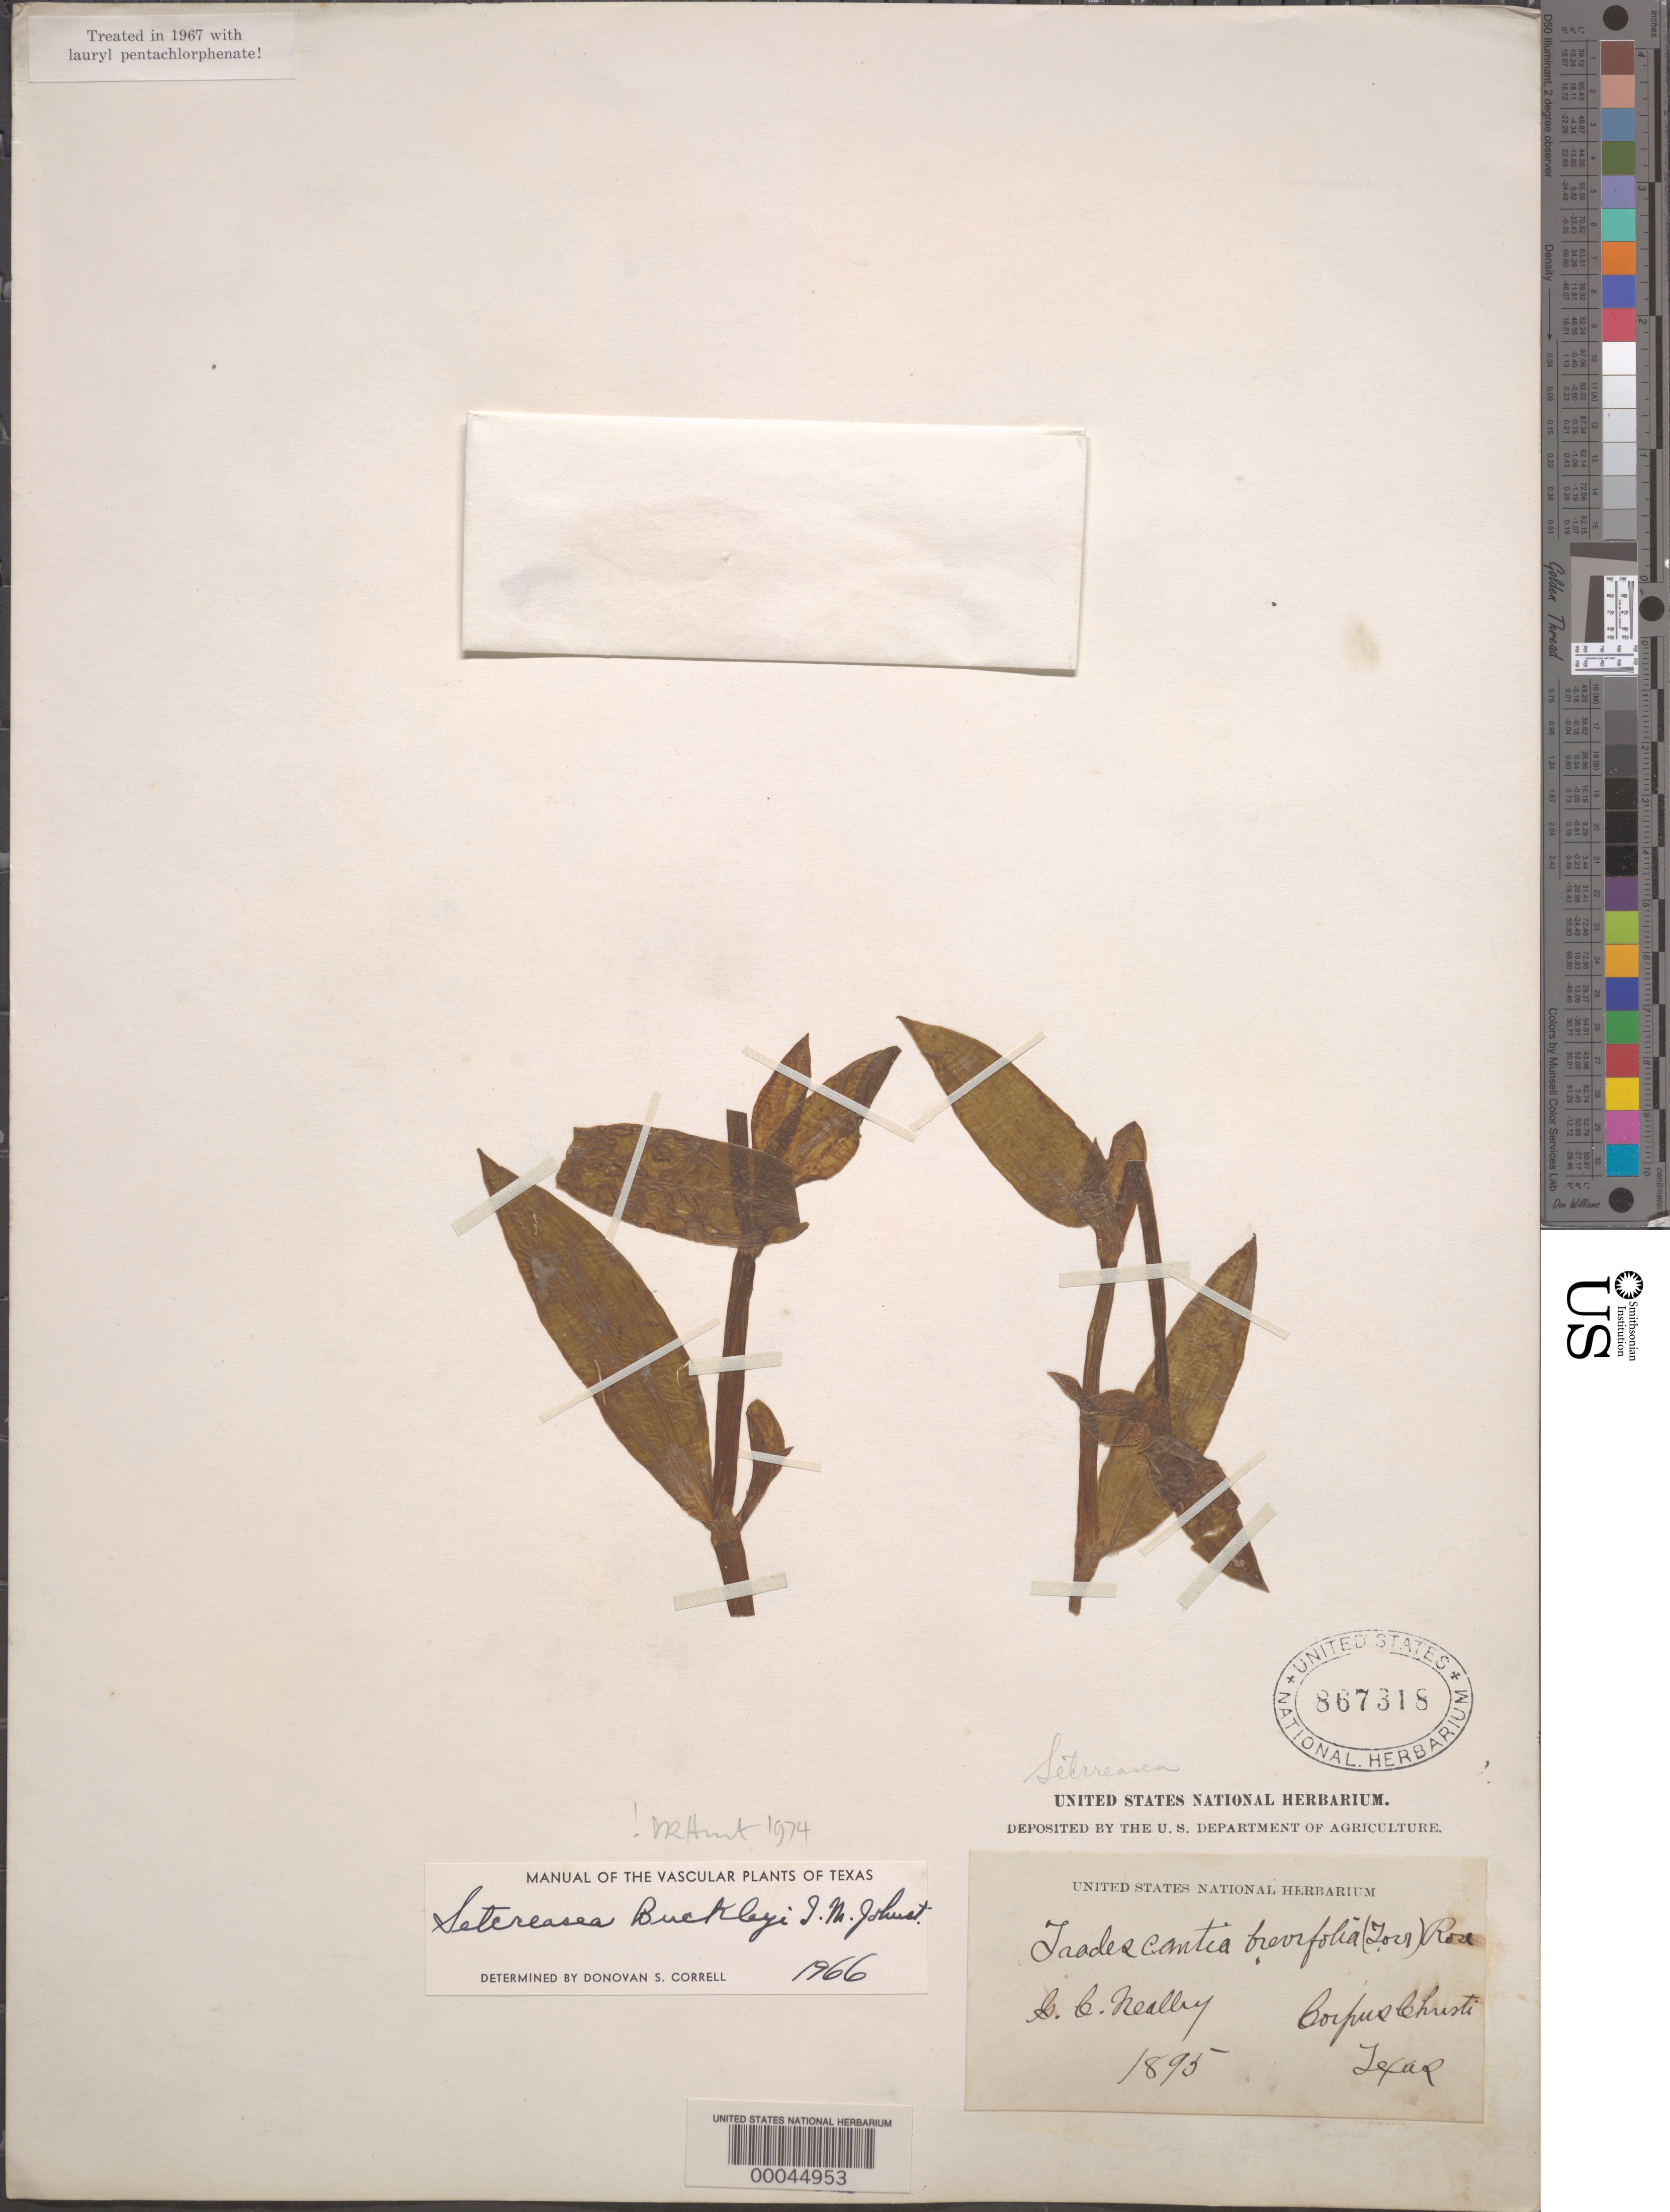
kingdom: Plantae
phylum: Tracheophyta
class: Liliopsida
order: Commelinales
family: Commelinaceae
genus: Tradescantia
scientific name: Tradescantia buckleyi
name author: (I.M. Johnst.) D.R. Hunt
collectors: G. C. Nealley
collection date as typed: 1895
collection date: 1895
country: United States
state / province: Texas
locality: Corpus christi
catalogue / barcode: US 867318